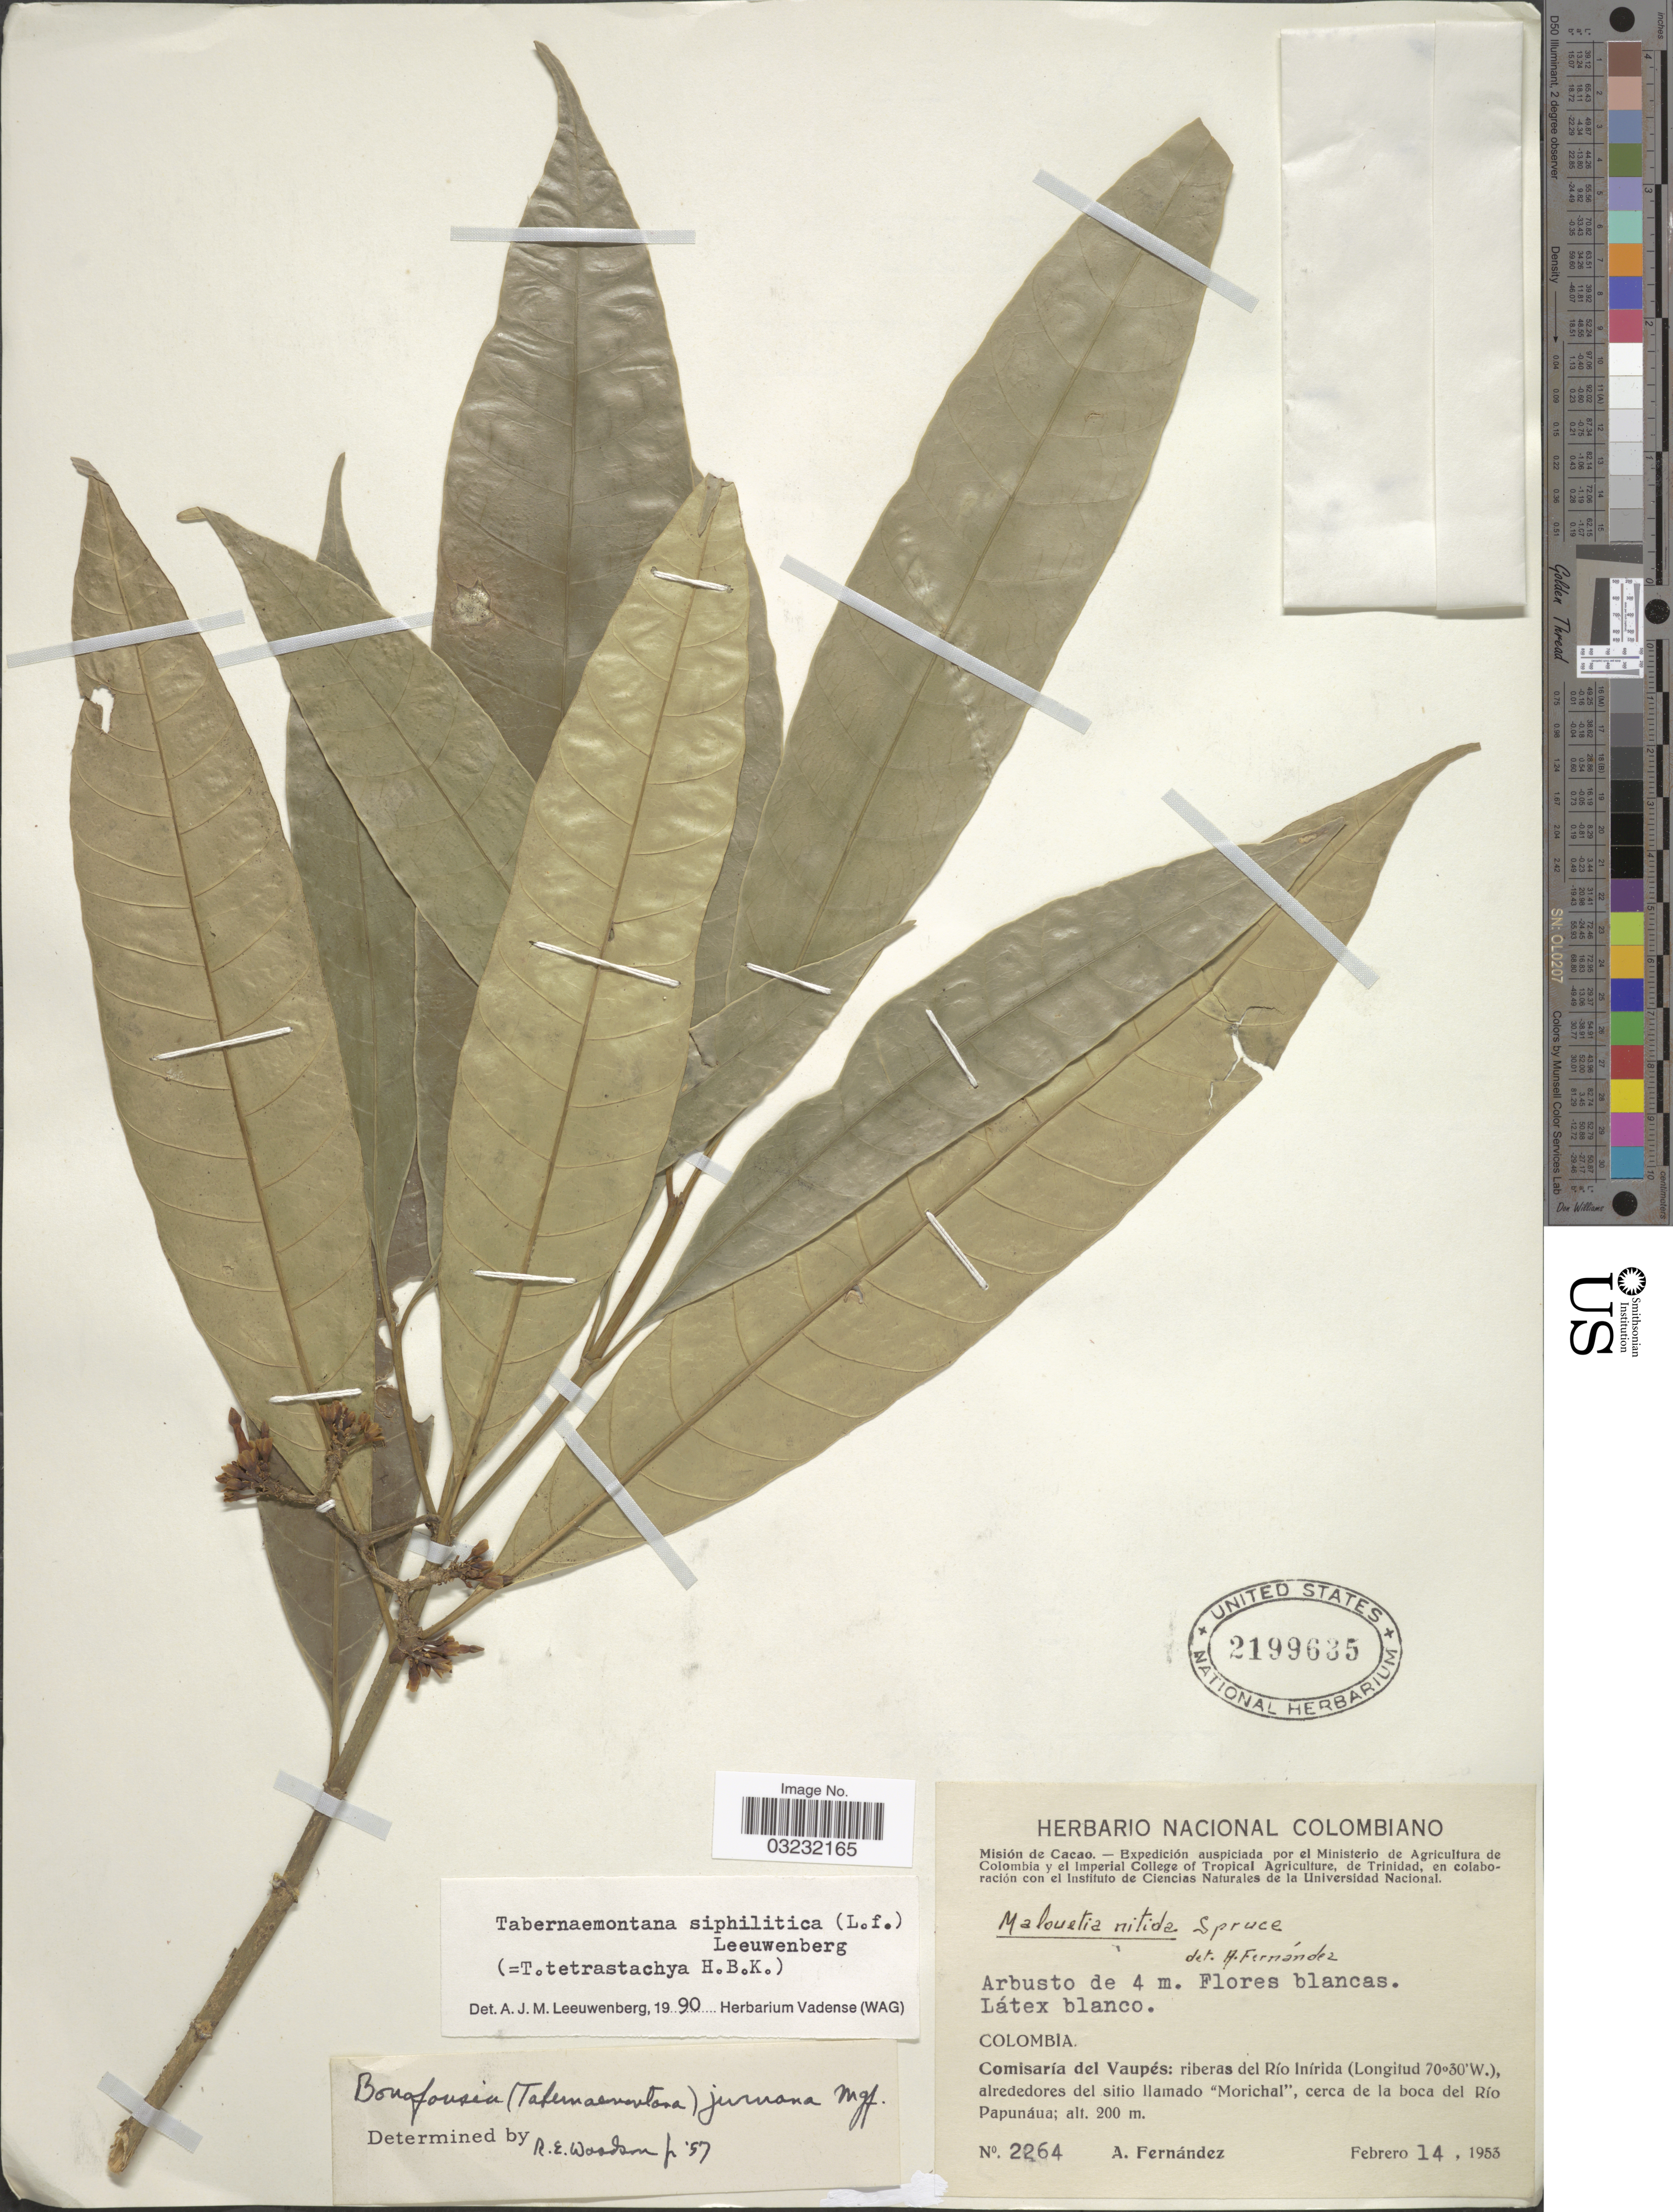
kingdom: Plantae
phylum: Tracheophyta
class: Magnoliopsida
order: Gentianales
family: Apocynaceae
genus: Tabernaemontana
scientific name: Tabernaemontana siphilitica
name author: (L. f.) Leeuwenb.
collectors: A. Fernández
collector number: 2264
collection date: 1953-02-14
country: Colombia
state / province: Vaupés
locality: Comisaría del Vaupés: riberas del Río Inírida, alrededores del sitio llamado "Morichal", cerca de la boca del Río Papunáua.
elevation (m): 200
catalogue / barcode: US 2199635